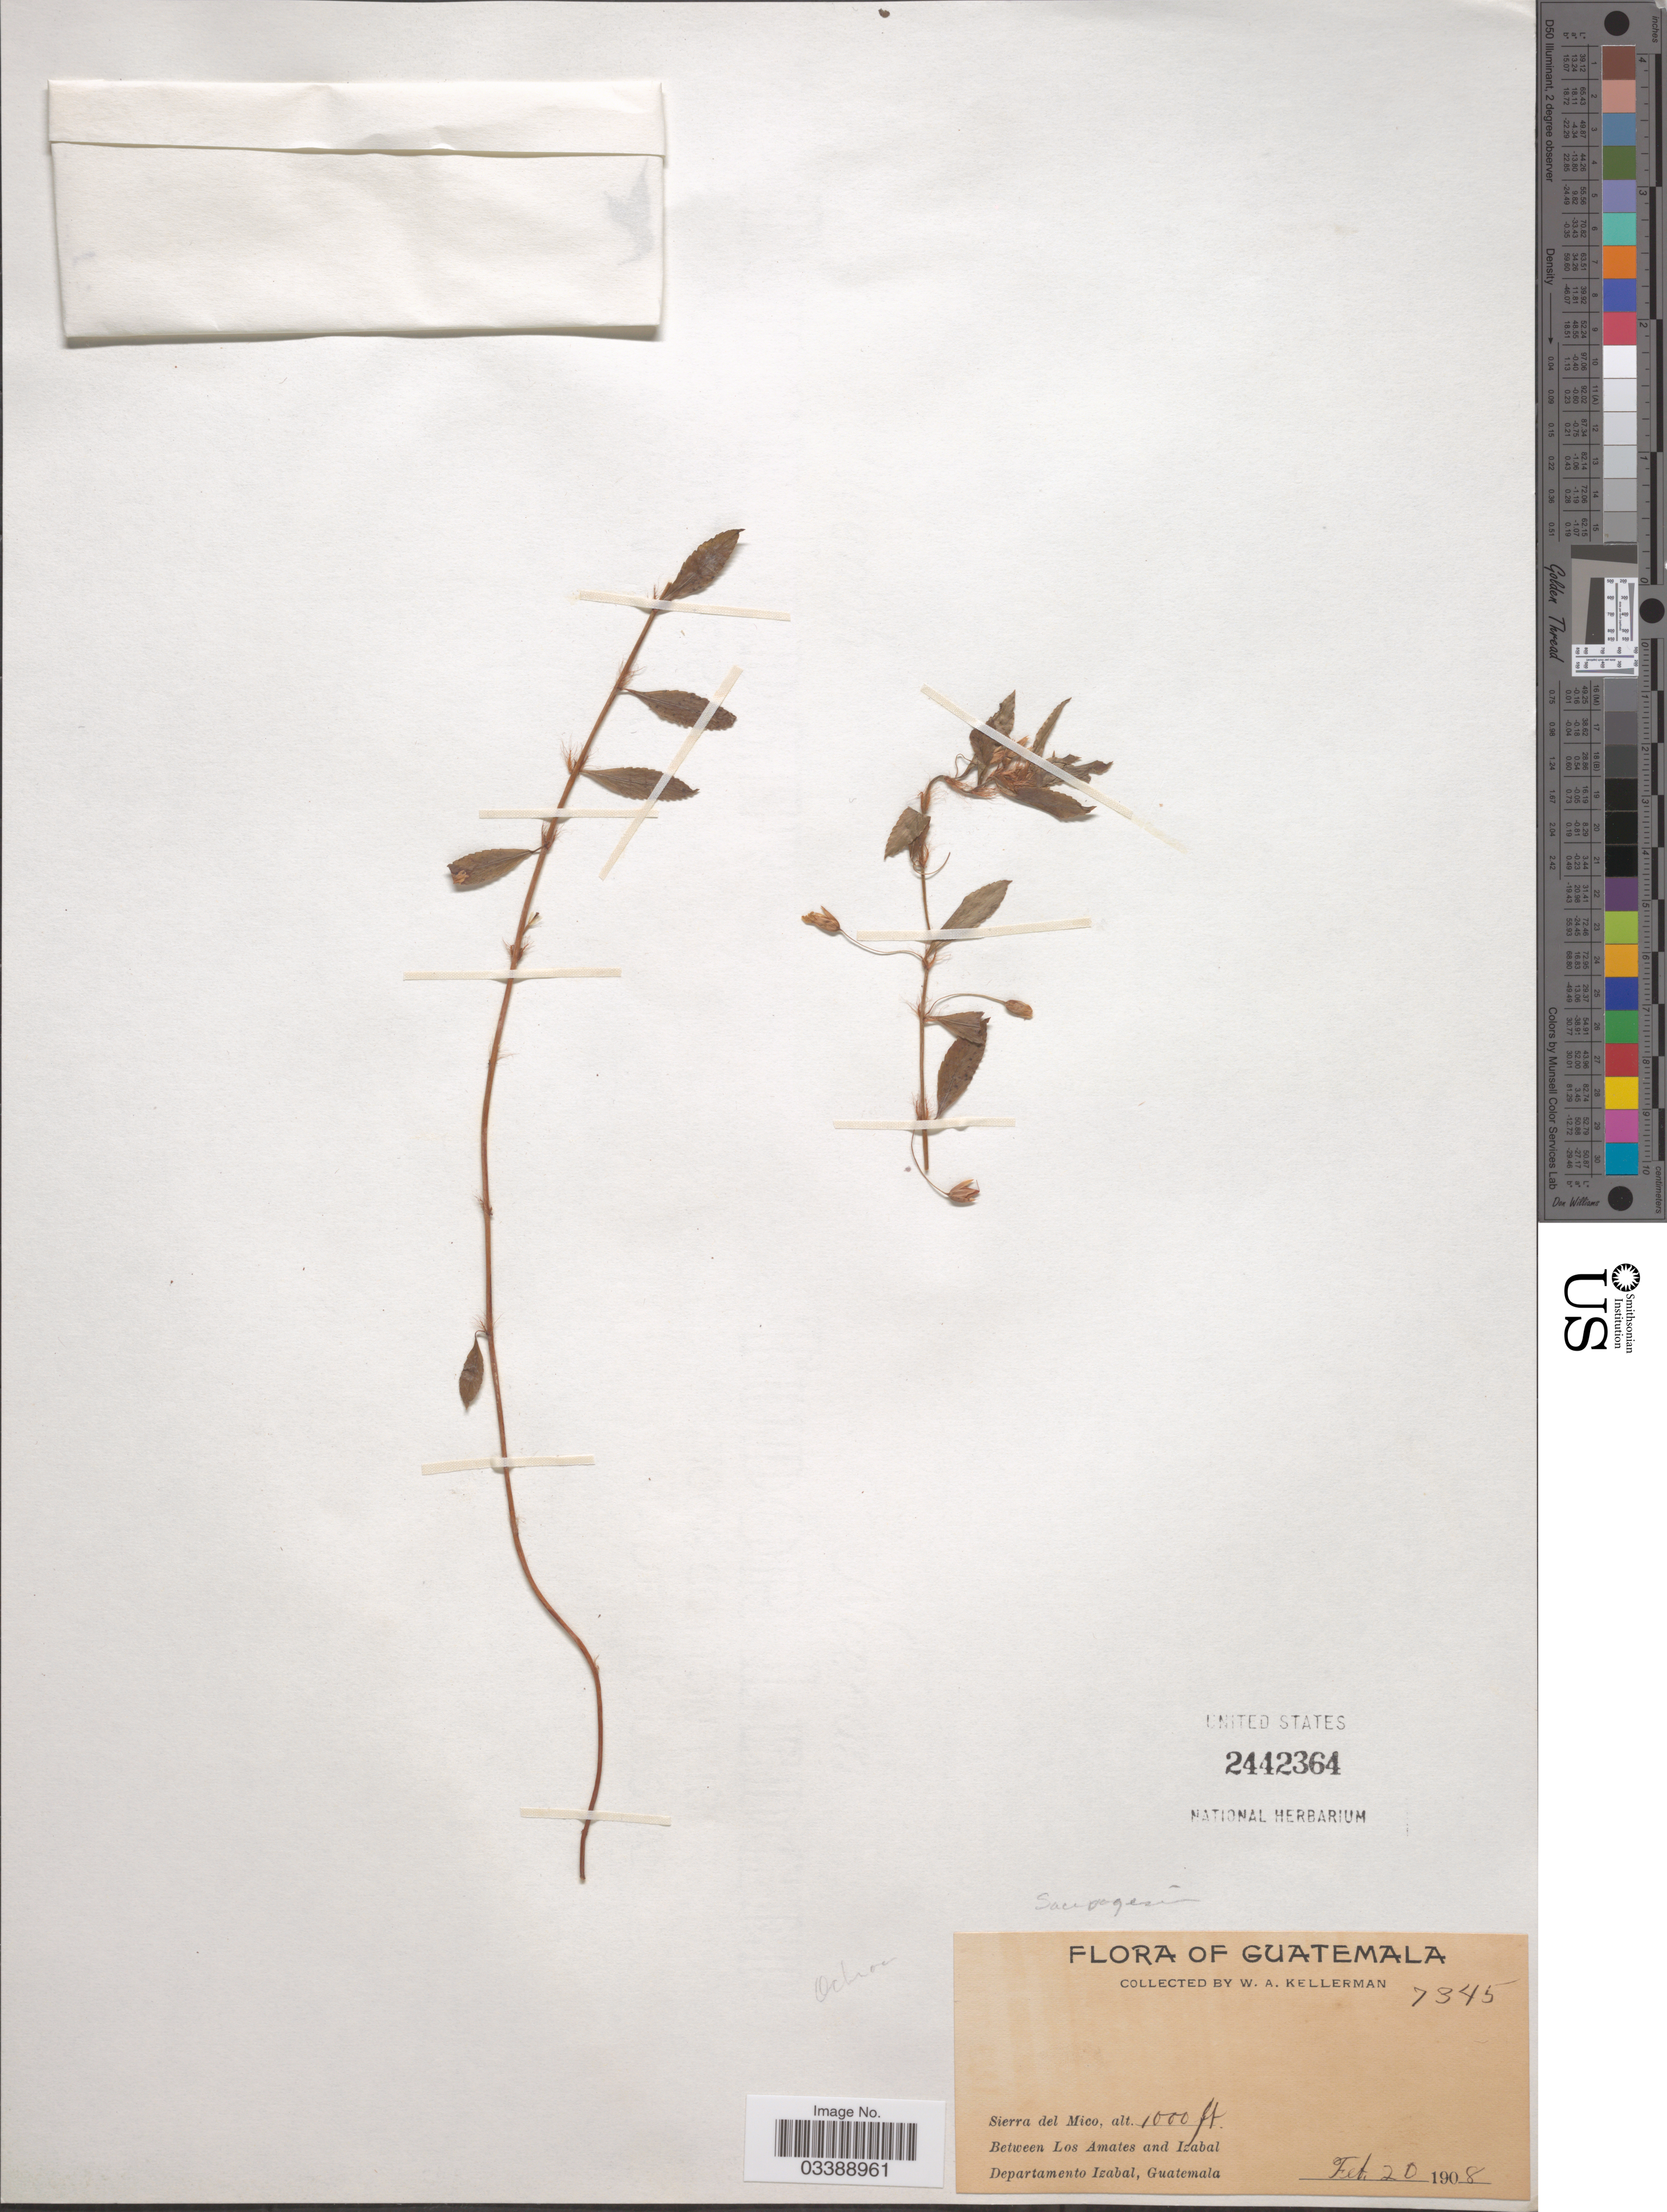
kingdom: Plantae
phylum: Tracheophyta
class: Magnoliopsida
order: Malpighiales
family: Ochnaceae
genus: Sauvagesia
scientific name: Sauvagesia erecta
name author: L.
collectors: W. Kellerman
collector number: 7345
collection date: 1908-02-20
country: Guatemala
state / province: Izabal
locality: Sierra del Mico. Between Los Amates and Izabal. Departamento Izabal.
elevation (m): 305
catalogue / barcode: US 2442364